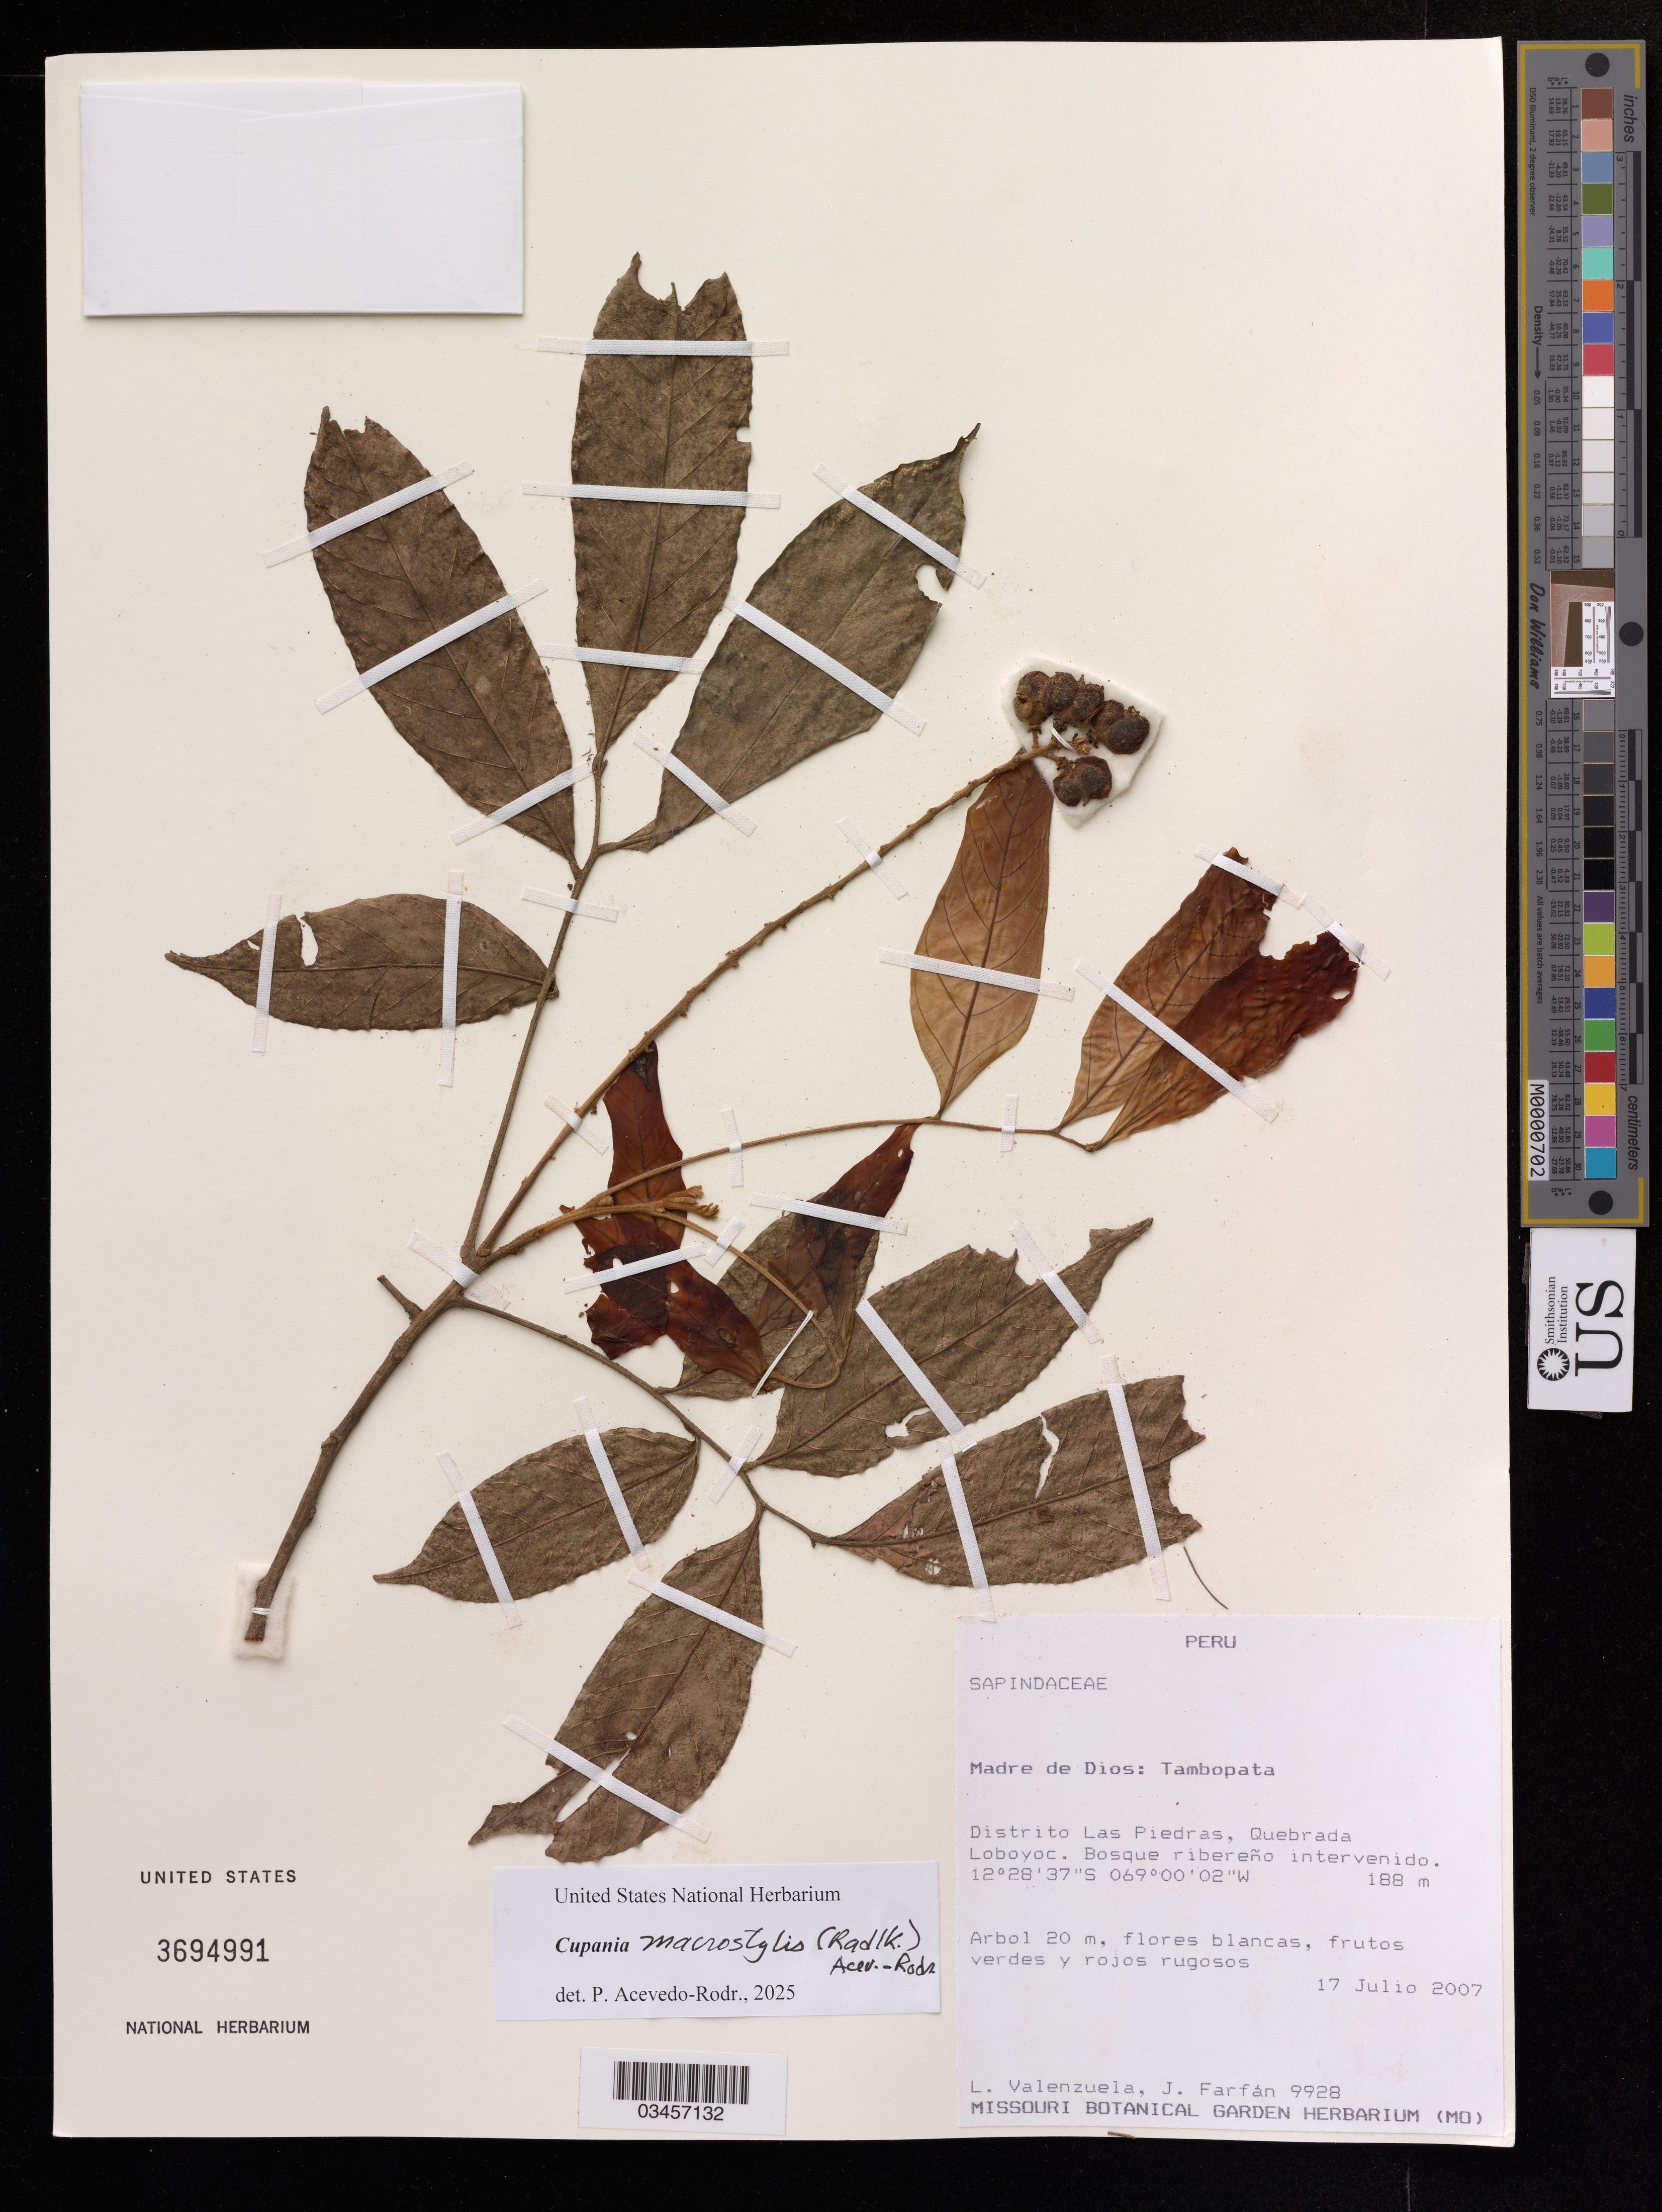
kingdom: Plantae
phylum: Tracheophyta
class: Magnoliopsida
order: Sapindales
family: Sapindaceae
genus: Cupania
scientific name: Cupania macrostylis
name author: (Radlk.) Acev.-Rodr.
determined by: Acevedo-Rodriguez, P., (US), Smithsonian Institution - National Museum of Natural History (UNITED STATES)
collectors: L. Valenzuela & J. Farfán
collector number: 9928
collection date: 2007-07-17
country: Peru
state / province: Madre de Dios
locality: Tambopata. Distrito Las Piedras, Quebrada Loboyoc.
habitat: Bosque ribereño intervenido.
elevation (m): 188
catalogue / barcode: US 3694991